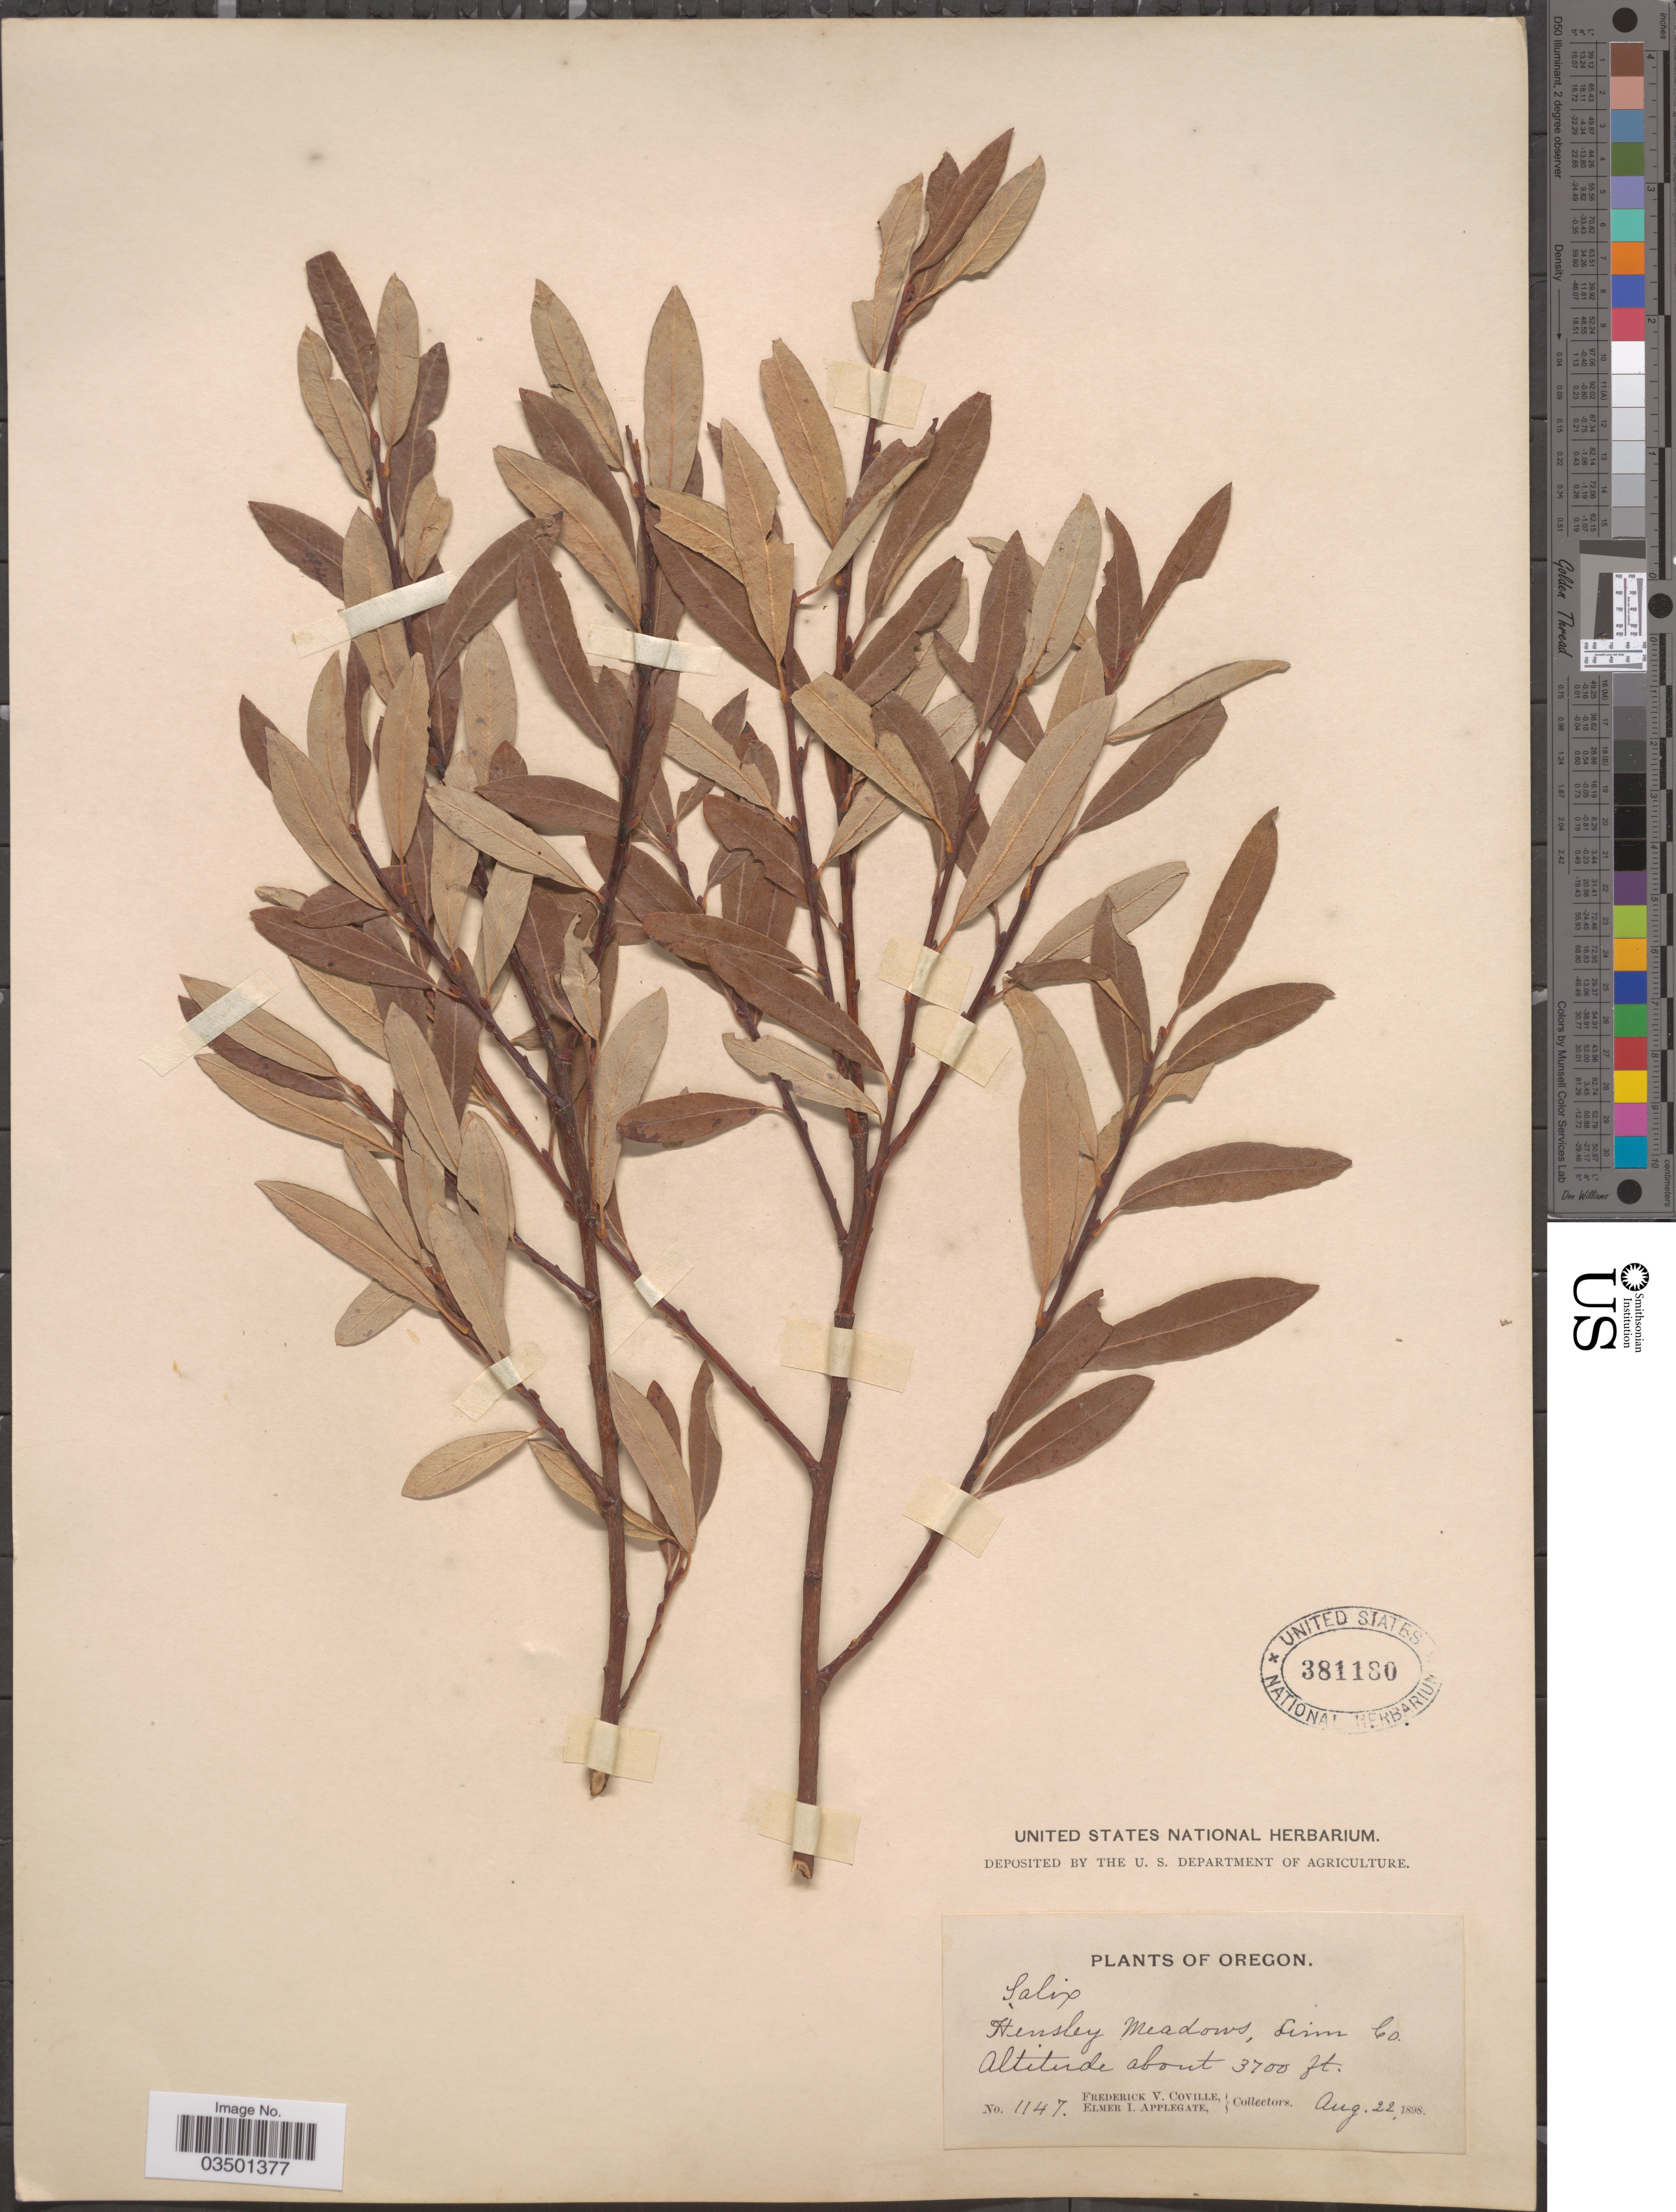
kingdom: Plantae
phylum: Tracheophyta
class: Magnoliopsida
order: Malpighiales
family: Salicaceae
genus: Salix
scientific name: Salix lasiolepis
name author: Benth.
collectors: F. V. Coville & E. I. Applegate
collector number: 1147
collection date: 1898-08-22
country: United States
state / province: Oregon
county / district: Linn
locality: Hensley Meadows, Linn Co.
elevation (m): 1128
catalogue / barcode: US 381180